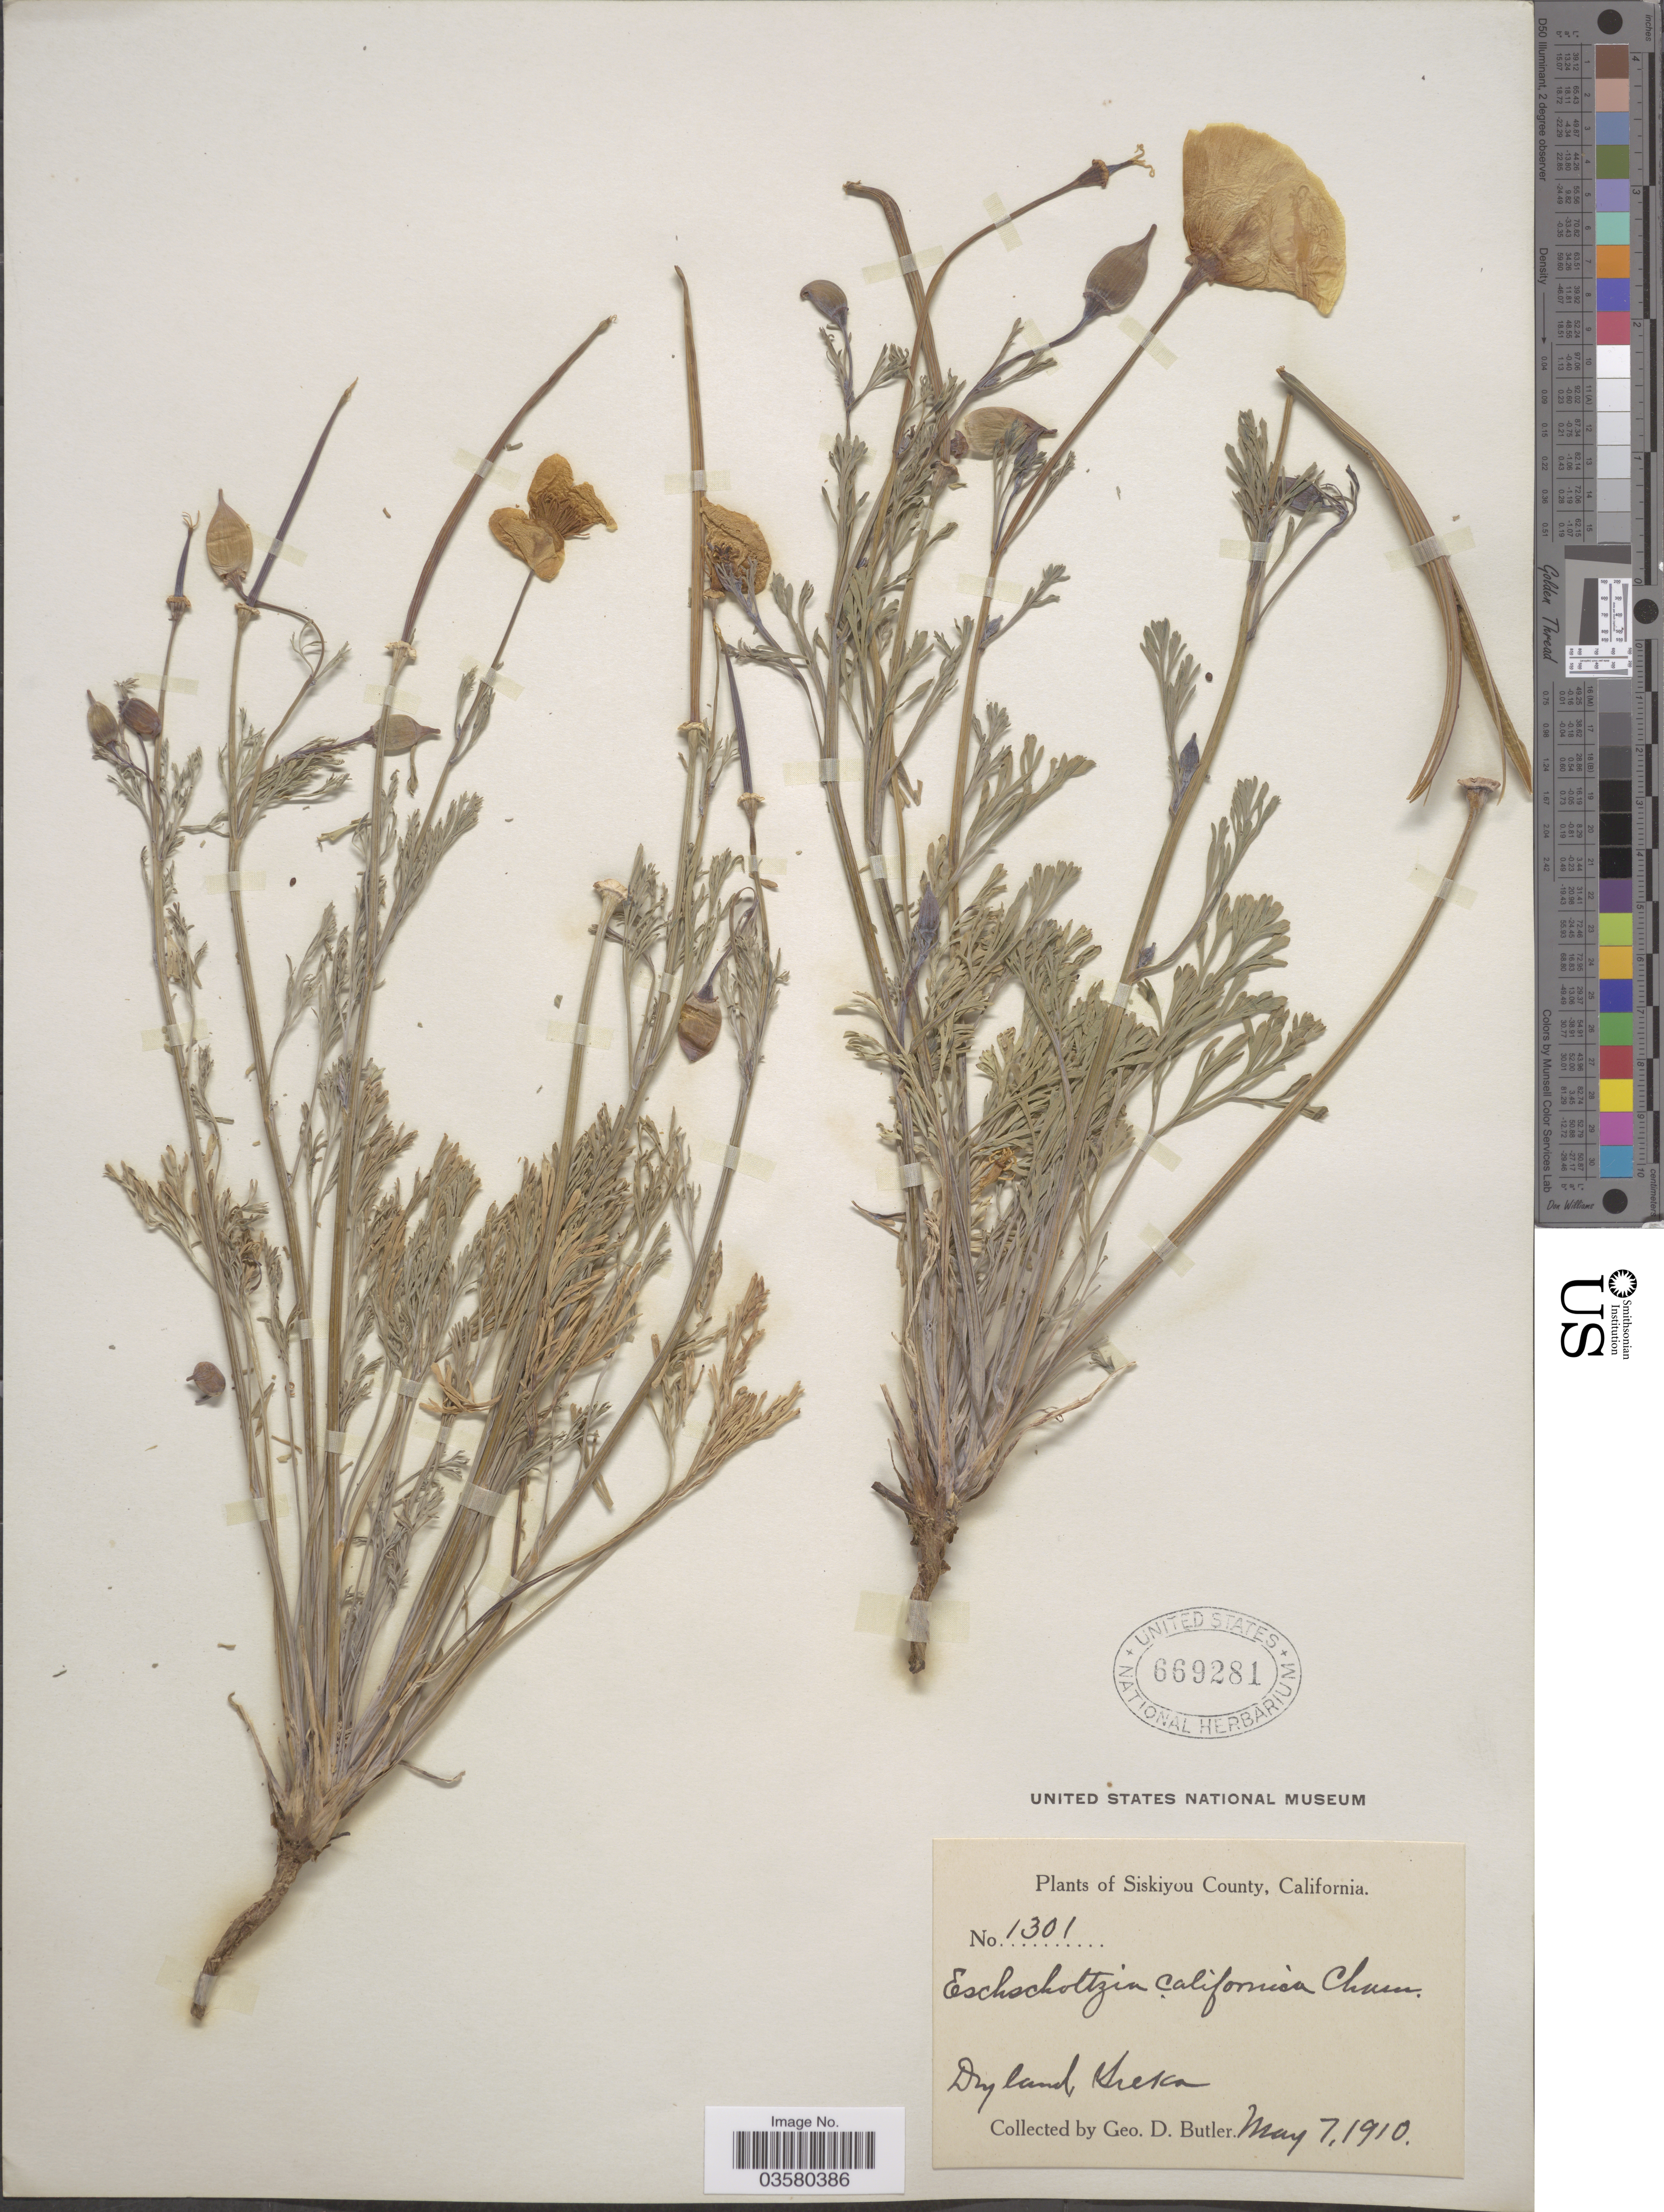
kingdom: Plantae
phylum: Tracheophyta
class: Magnoliopsida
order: Ranunculales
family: Papaveraceae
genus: Eschscholzia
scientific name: Eschscholzia californica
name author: Cham.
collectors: G. D. Butler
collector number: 1301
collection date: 1910-05-07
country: United States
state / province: California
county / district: Siskiyou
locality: Siskiyou County. Dry land Yreka.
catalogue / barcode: US 669281